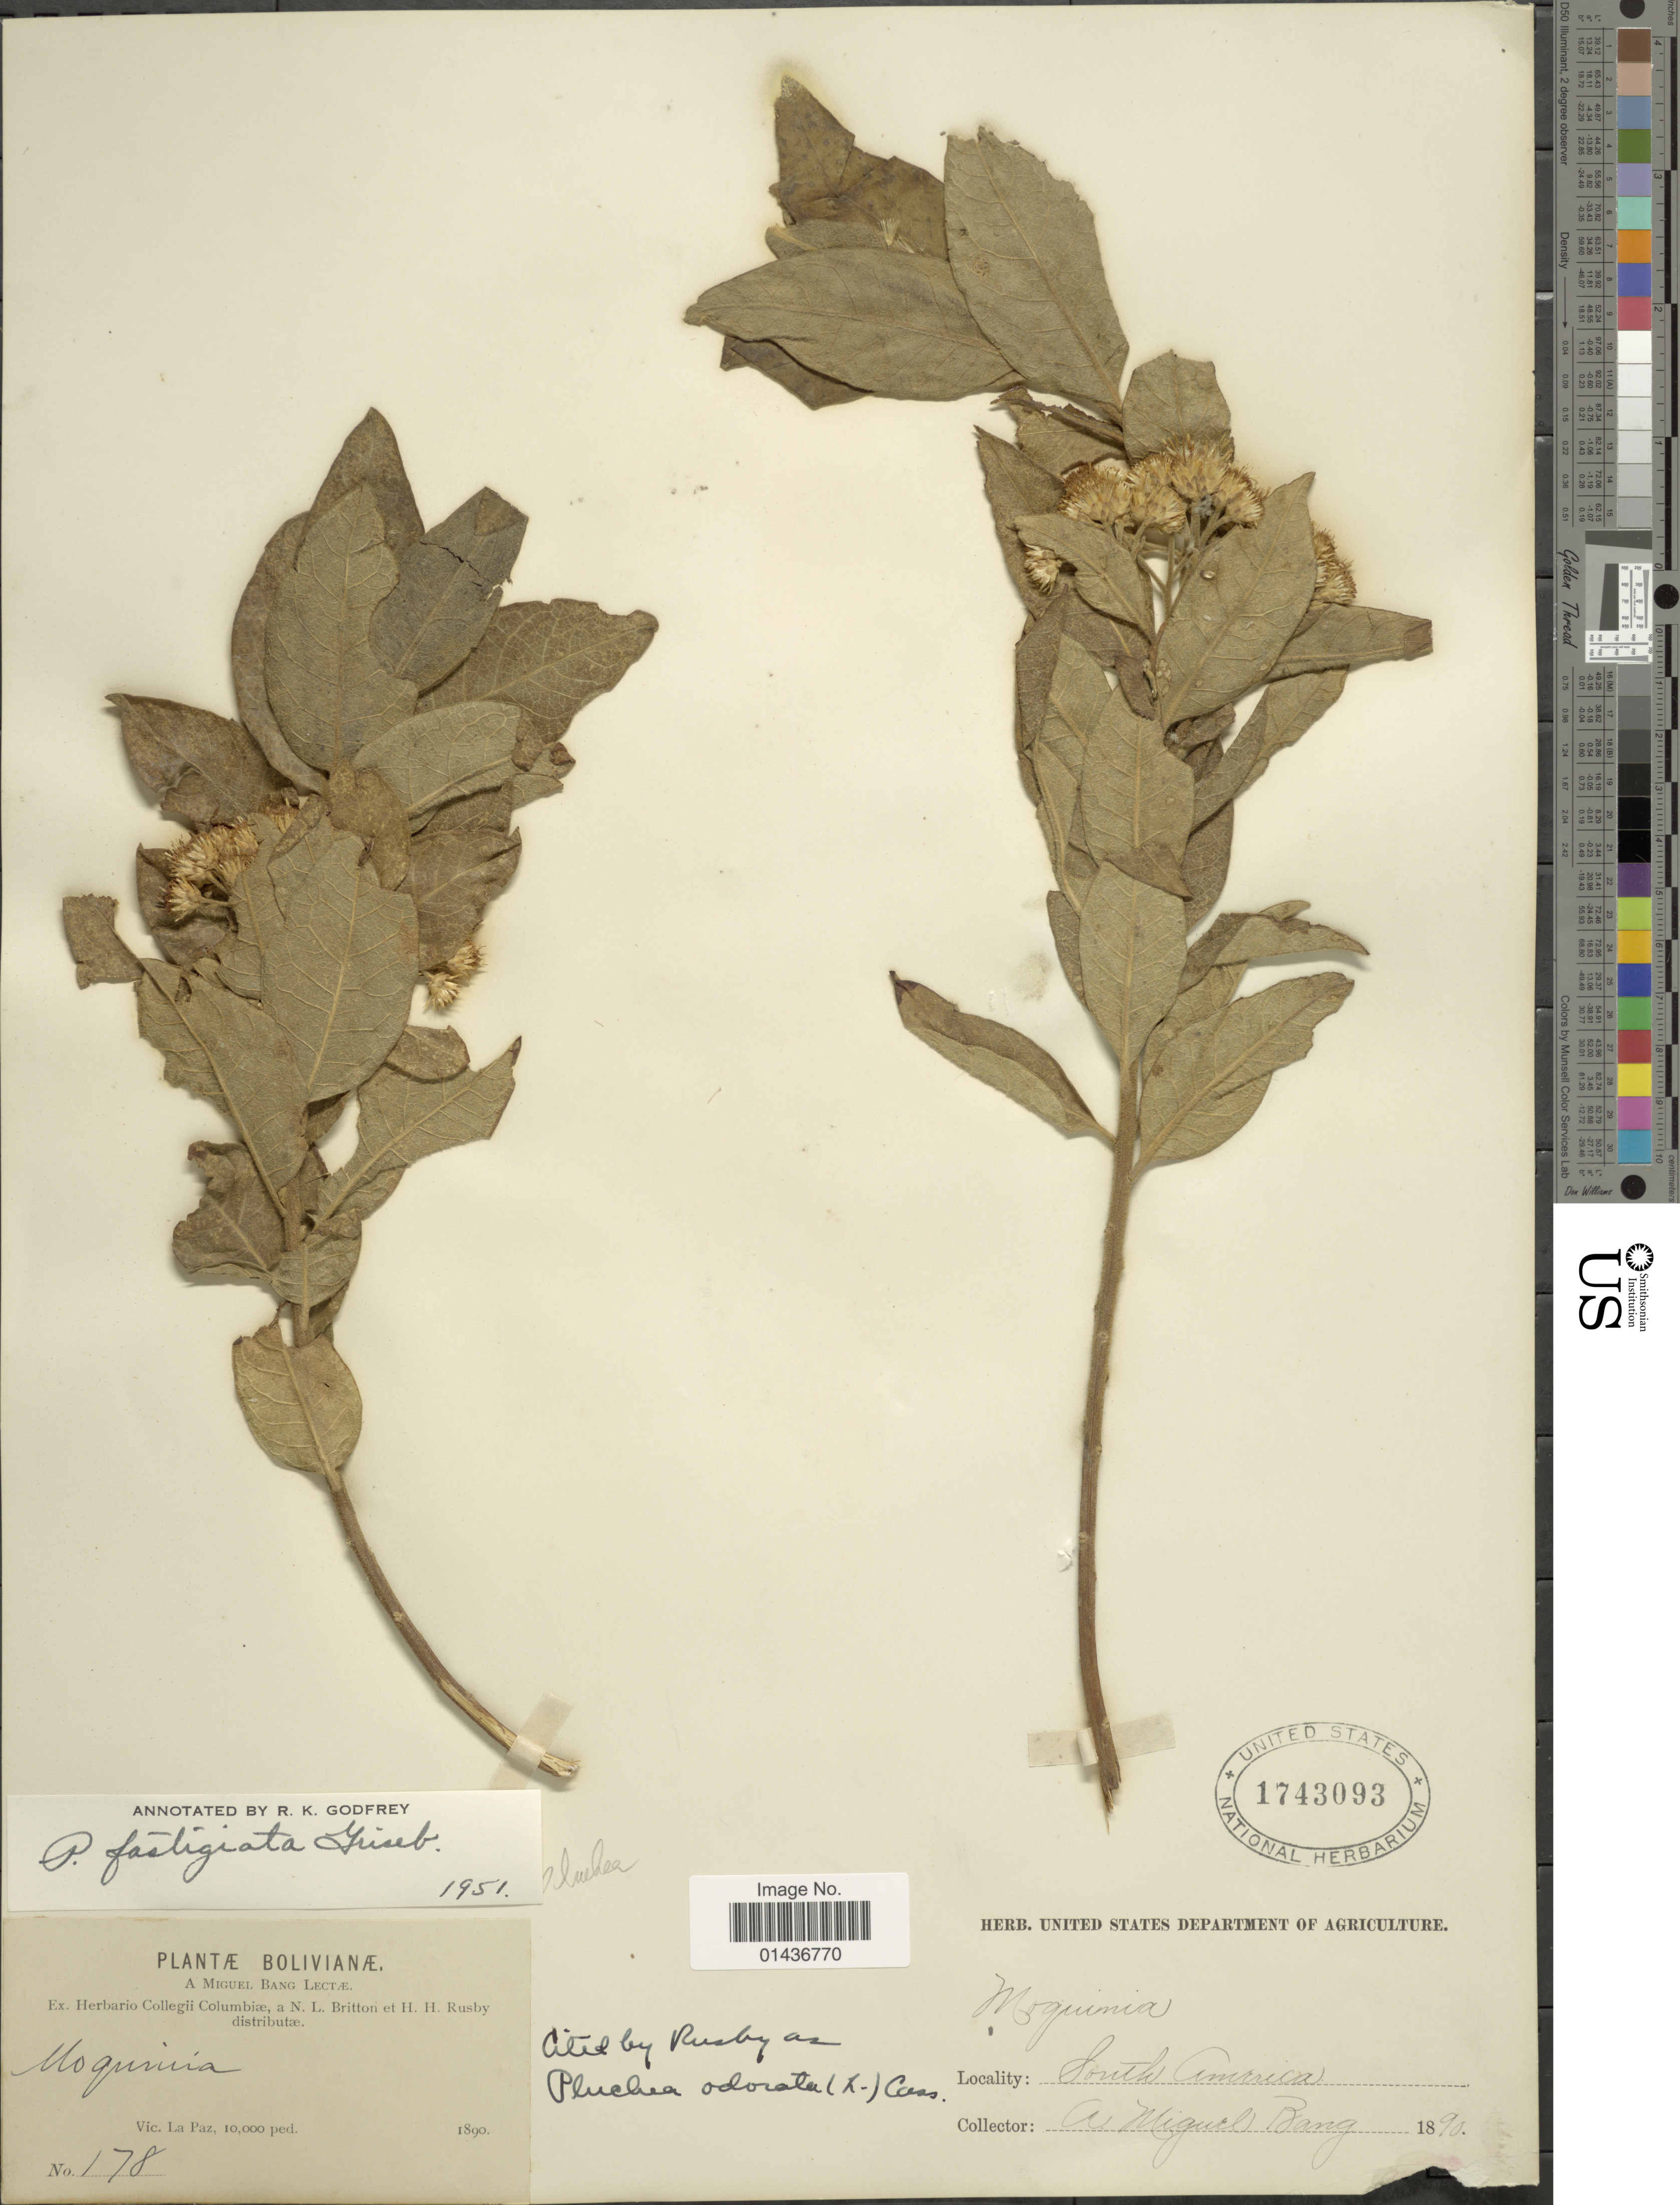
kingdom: Plantae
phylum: Tracheophyta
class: Magnoliopsida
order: Asterales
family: Asteraceae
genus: Pluchea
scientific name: Pluchea fastigiata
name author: Griseb.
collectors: M. Bang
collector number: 178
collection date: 1890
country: Bolivia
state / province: La Paz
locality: Vic. La Paz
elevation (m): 3048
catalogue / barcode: US 1743093